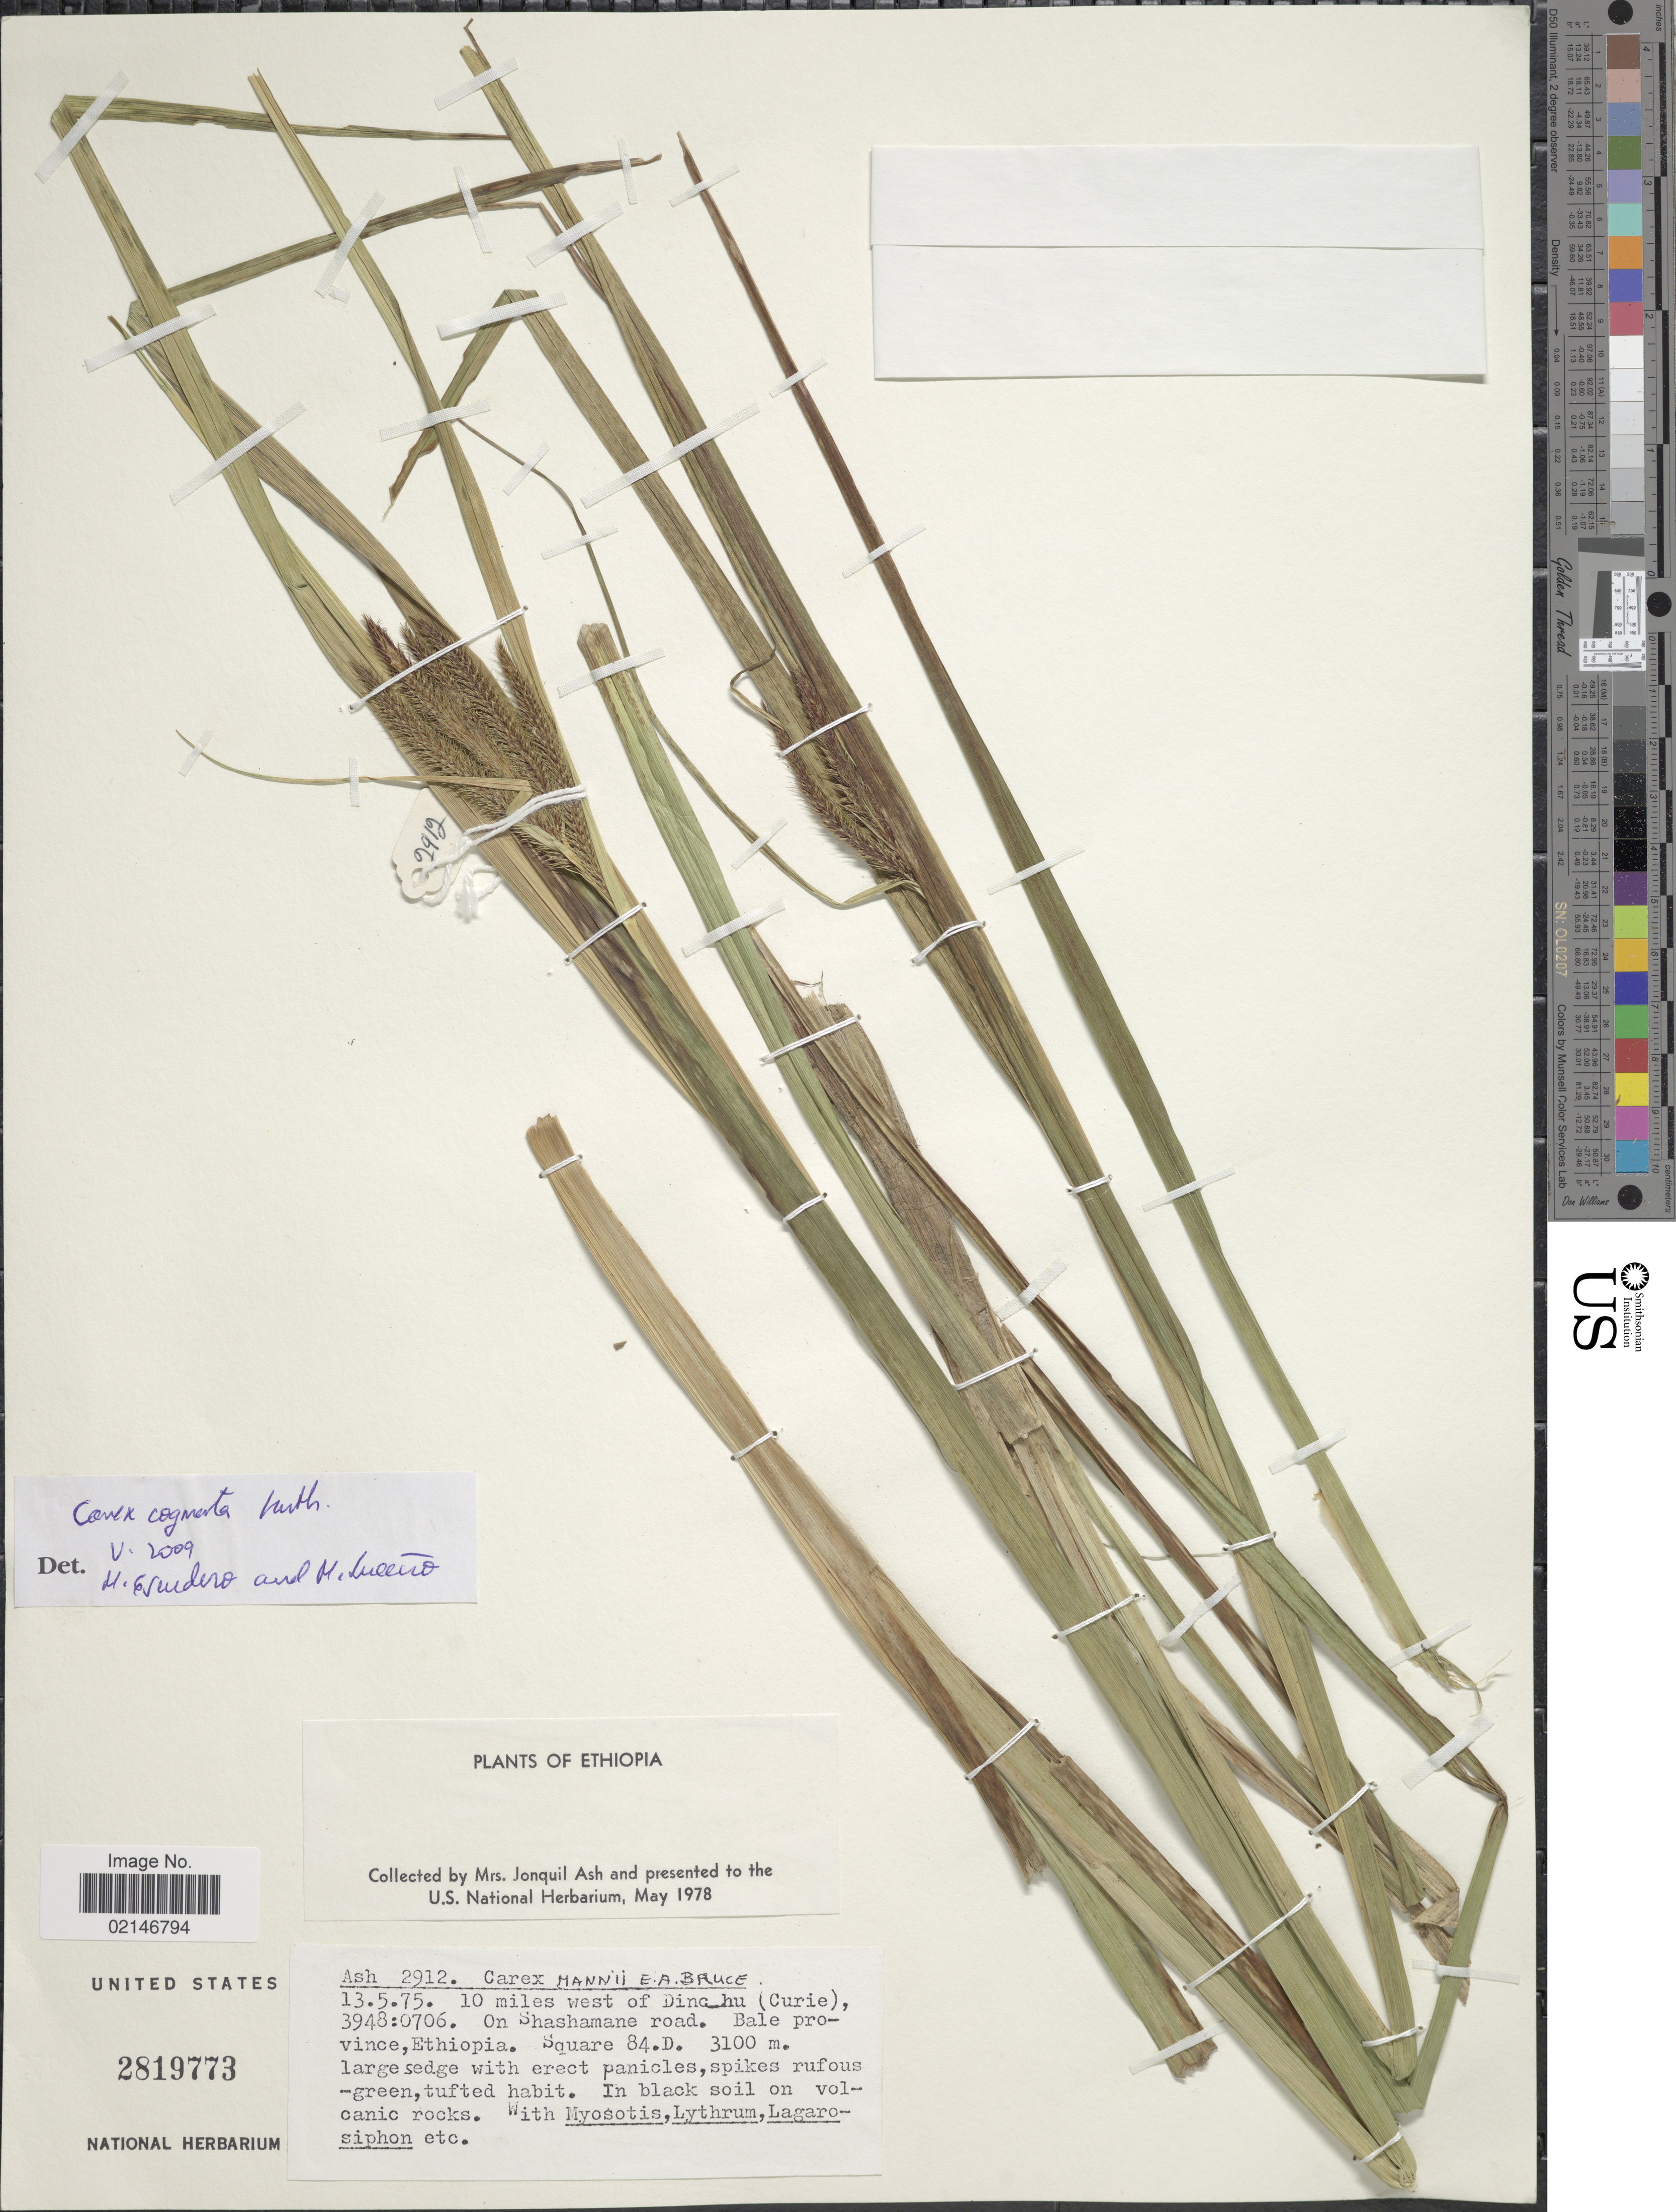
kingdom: Plantae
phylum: Tracheophyta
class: Liliopsida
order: Poales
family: Cyperaceae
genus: Carex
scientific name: Carex cognata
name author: Kunth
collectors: J. Ash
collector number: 2912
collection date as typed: Transcribed d/m/y: 13/5/75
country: Ethiopia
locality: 10 miles west of Dinchu (Curie) 3948:0706. On Shashamane road. Bale Province, Square 84.D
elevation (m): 3100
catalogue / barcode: US 2819773